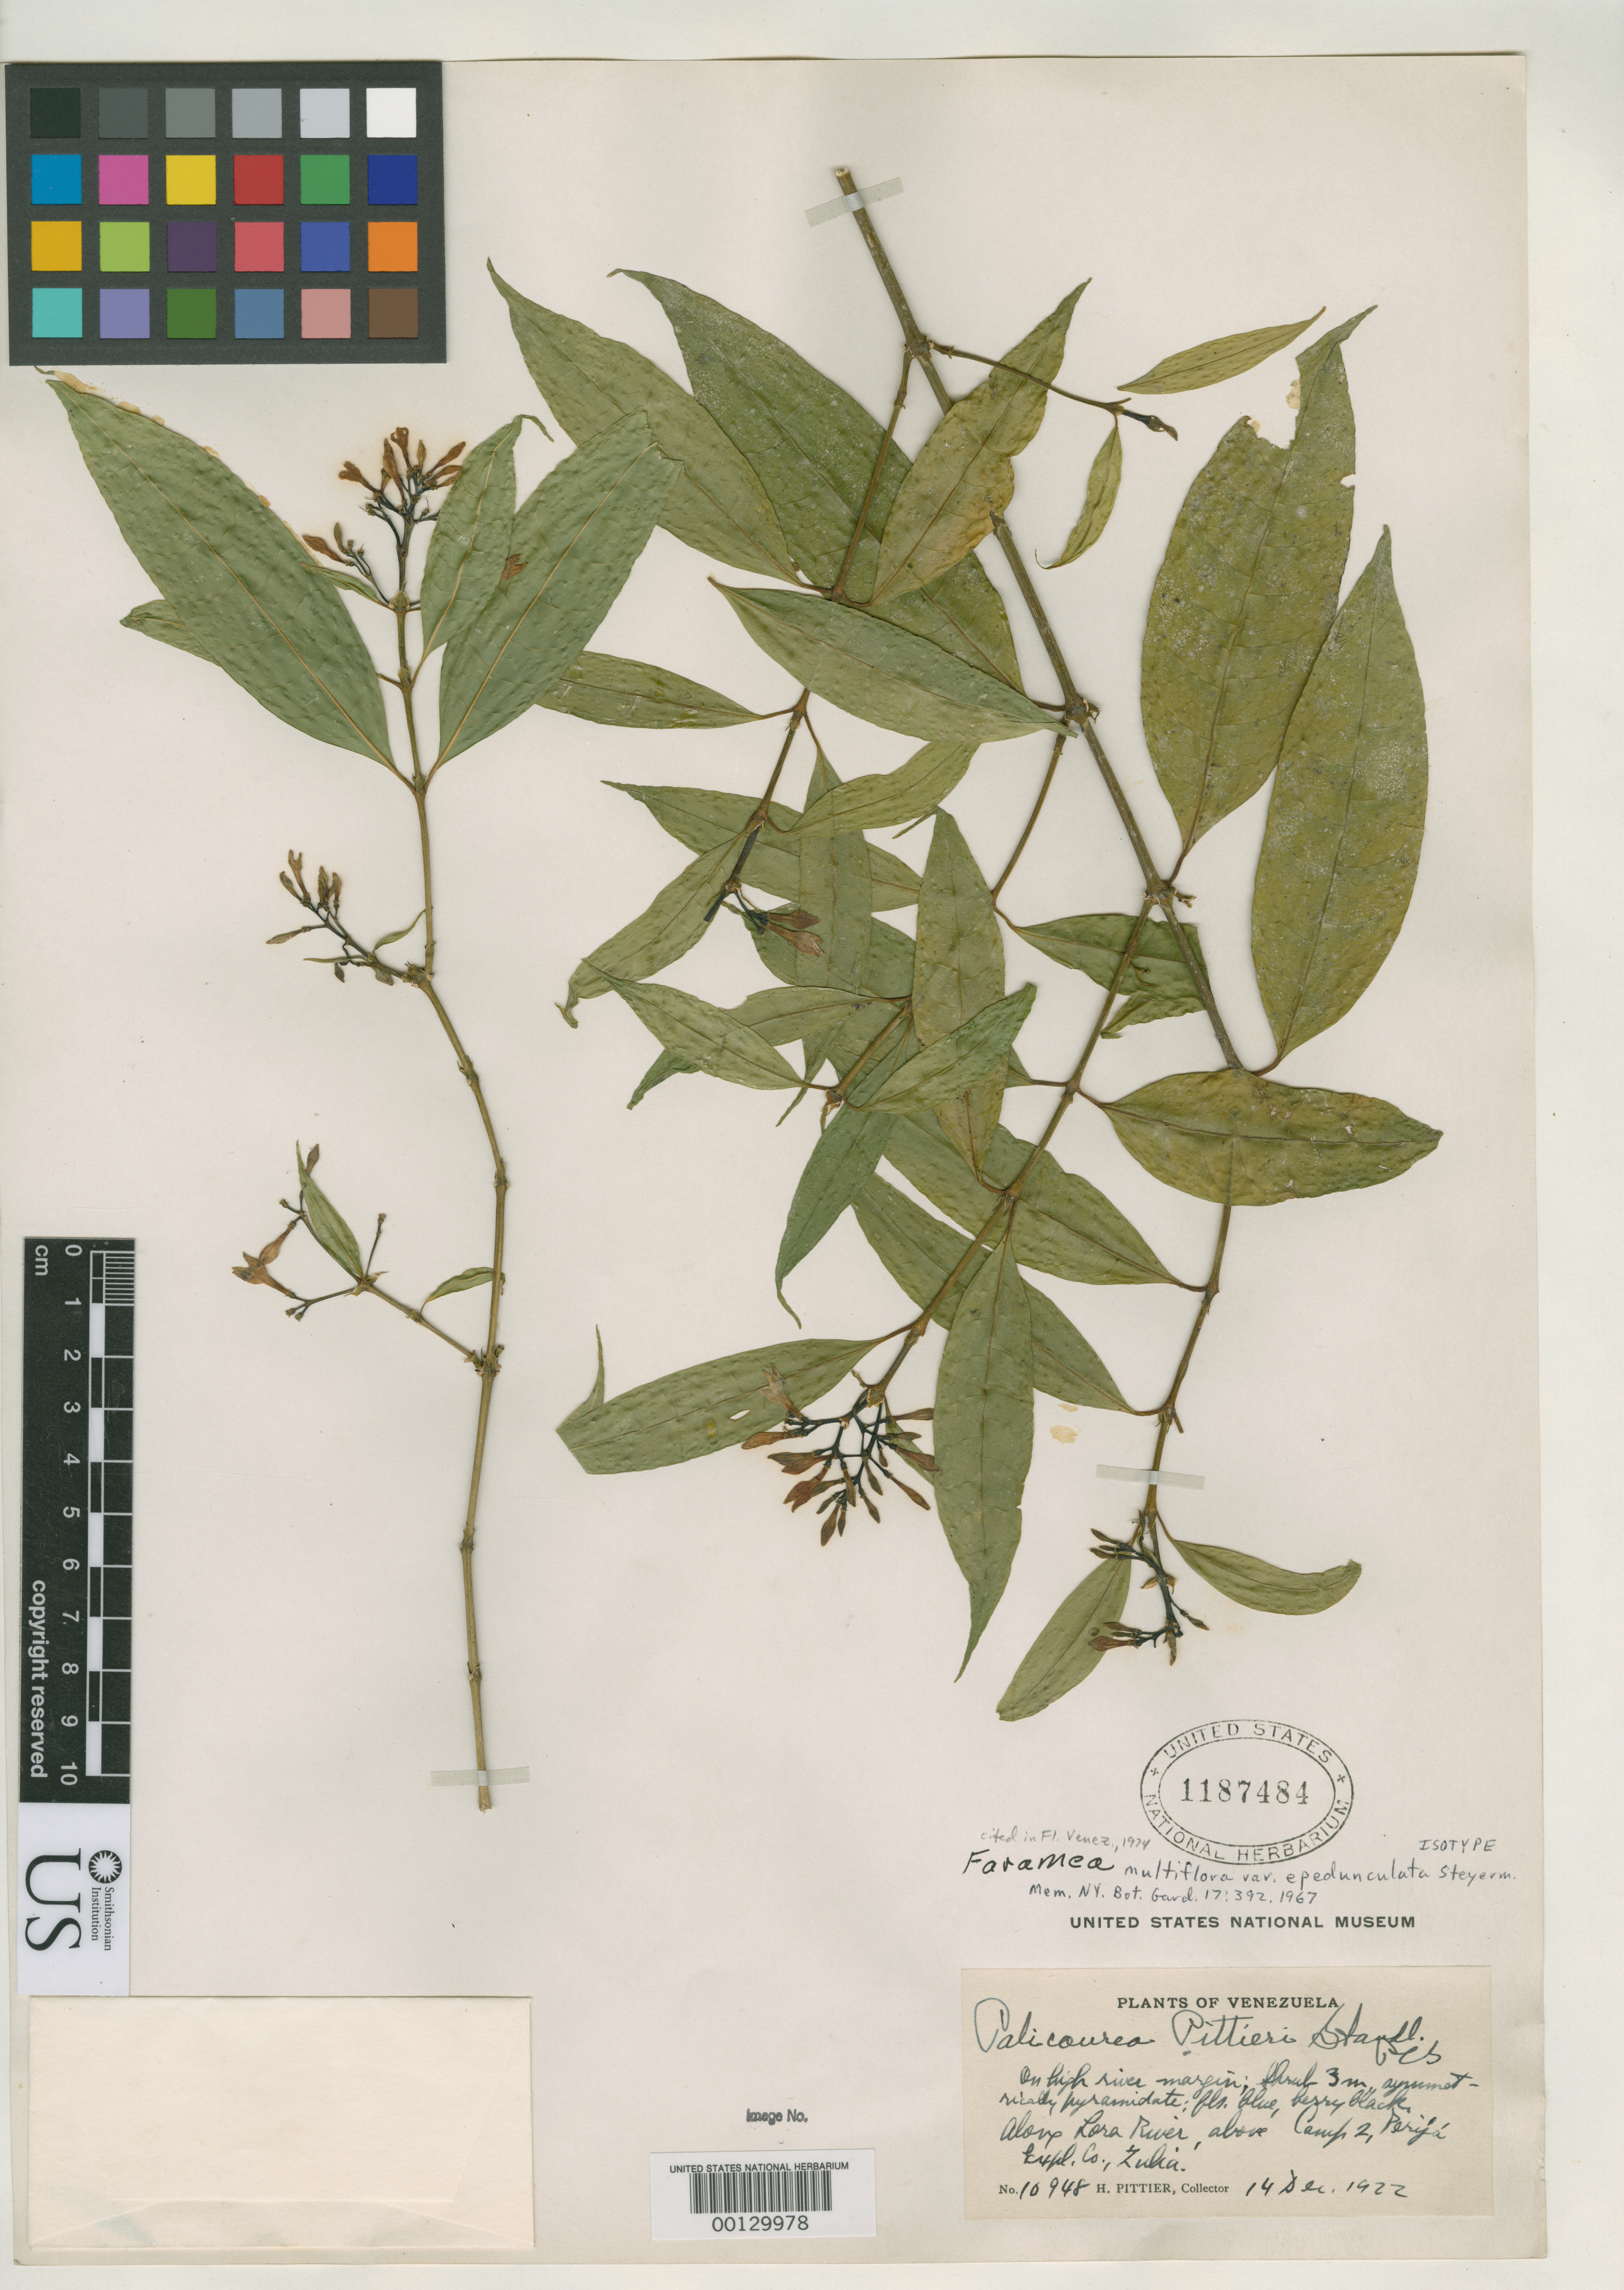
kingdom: Plantae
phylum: Tracheophyta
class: Magnoliopsida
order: Gentianales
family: Rubiaceae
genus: Faramea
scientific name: Faramea multiflora var. epedunculata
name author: Steyerm.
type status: Isotype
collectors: H. F. Pittier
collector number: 10948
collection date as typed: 14 Dec 1922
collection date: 1922-12-14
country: Venezuela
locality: Along Lora River, above Camp 2, Perija Expl. Co. Zulia.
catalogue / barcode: US 1187484